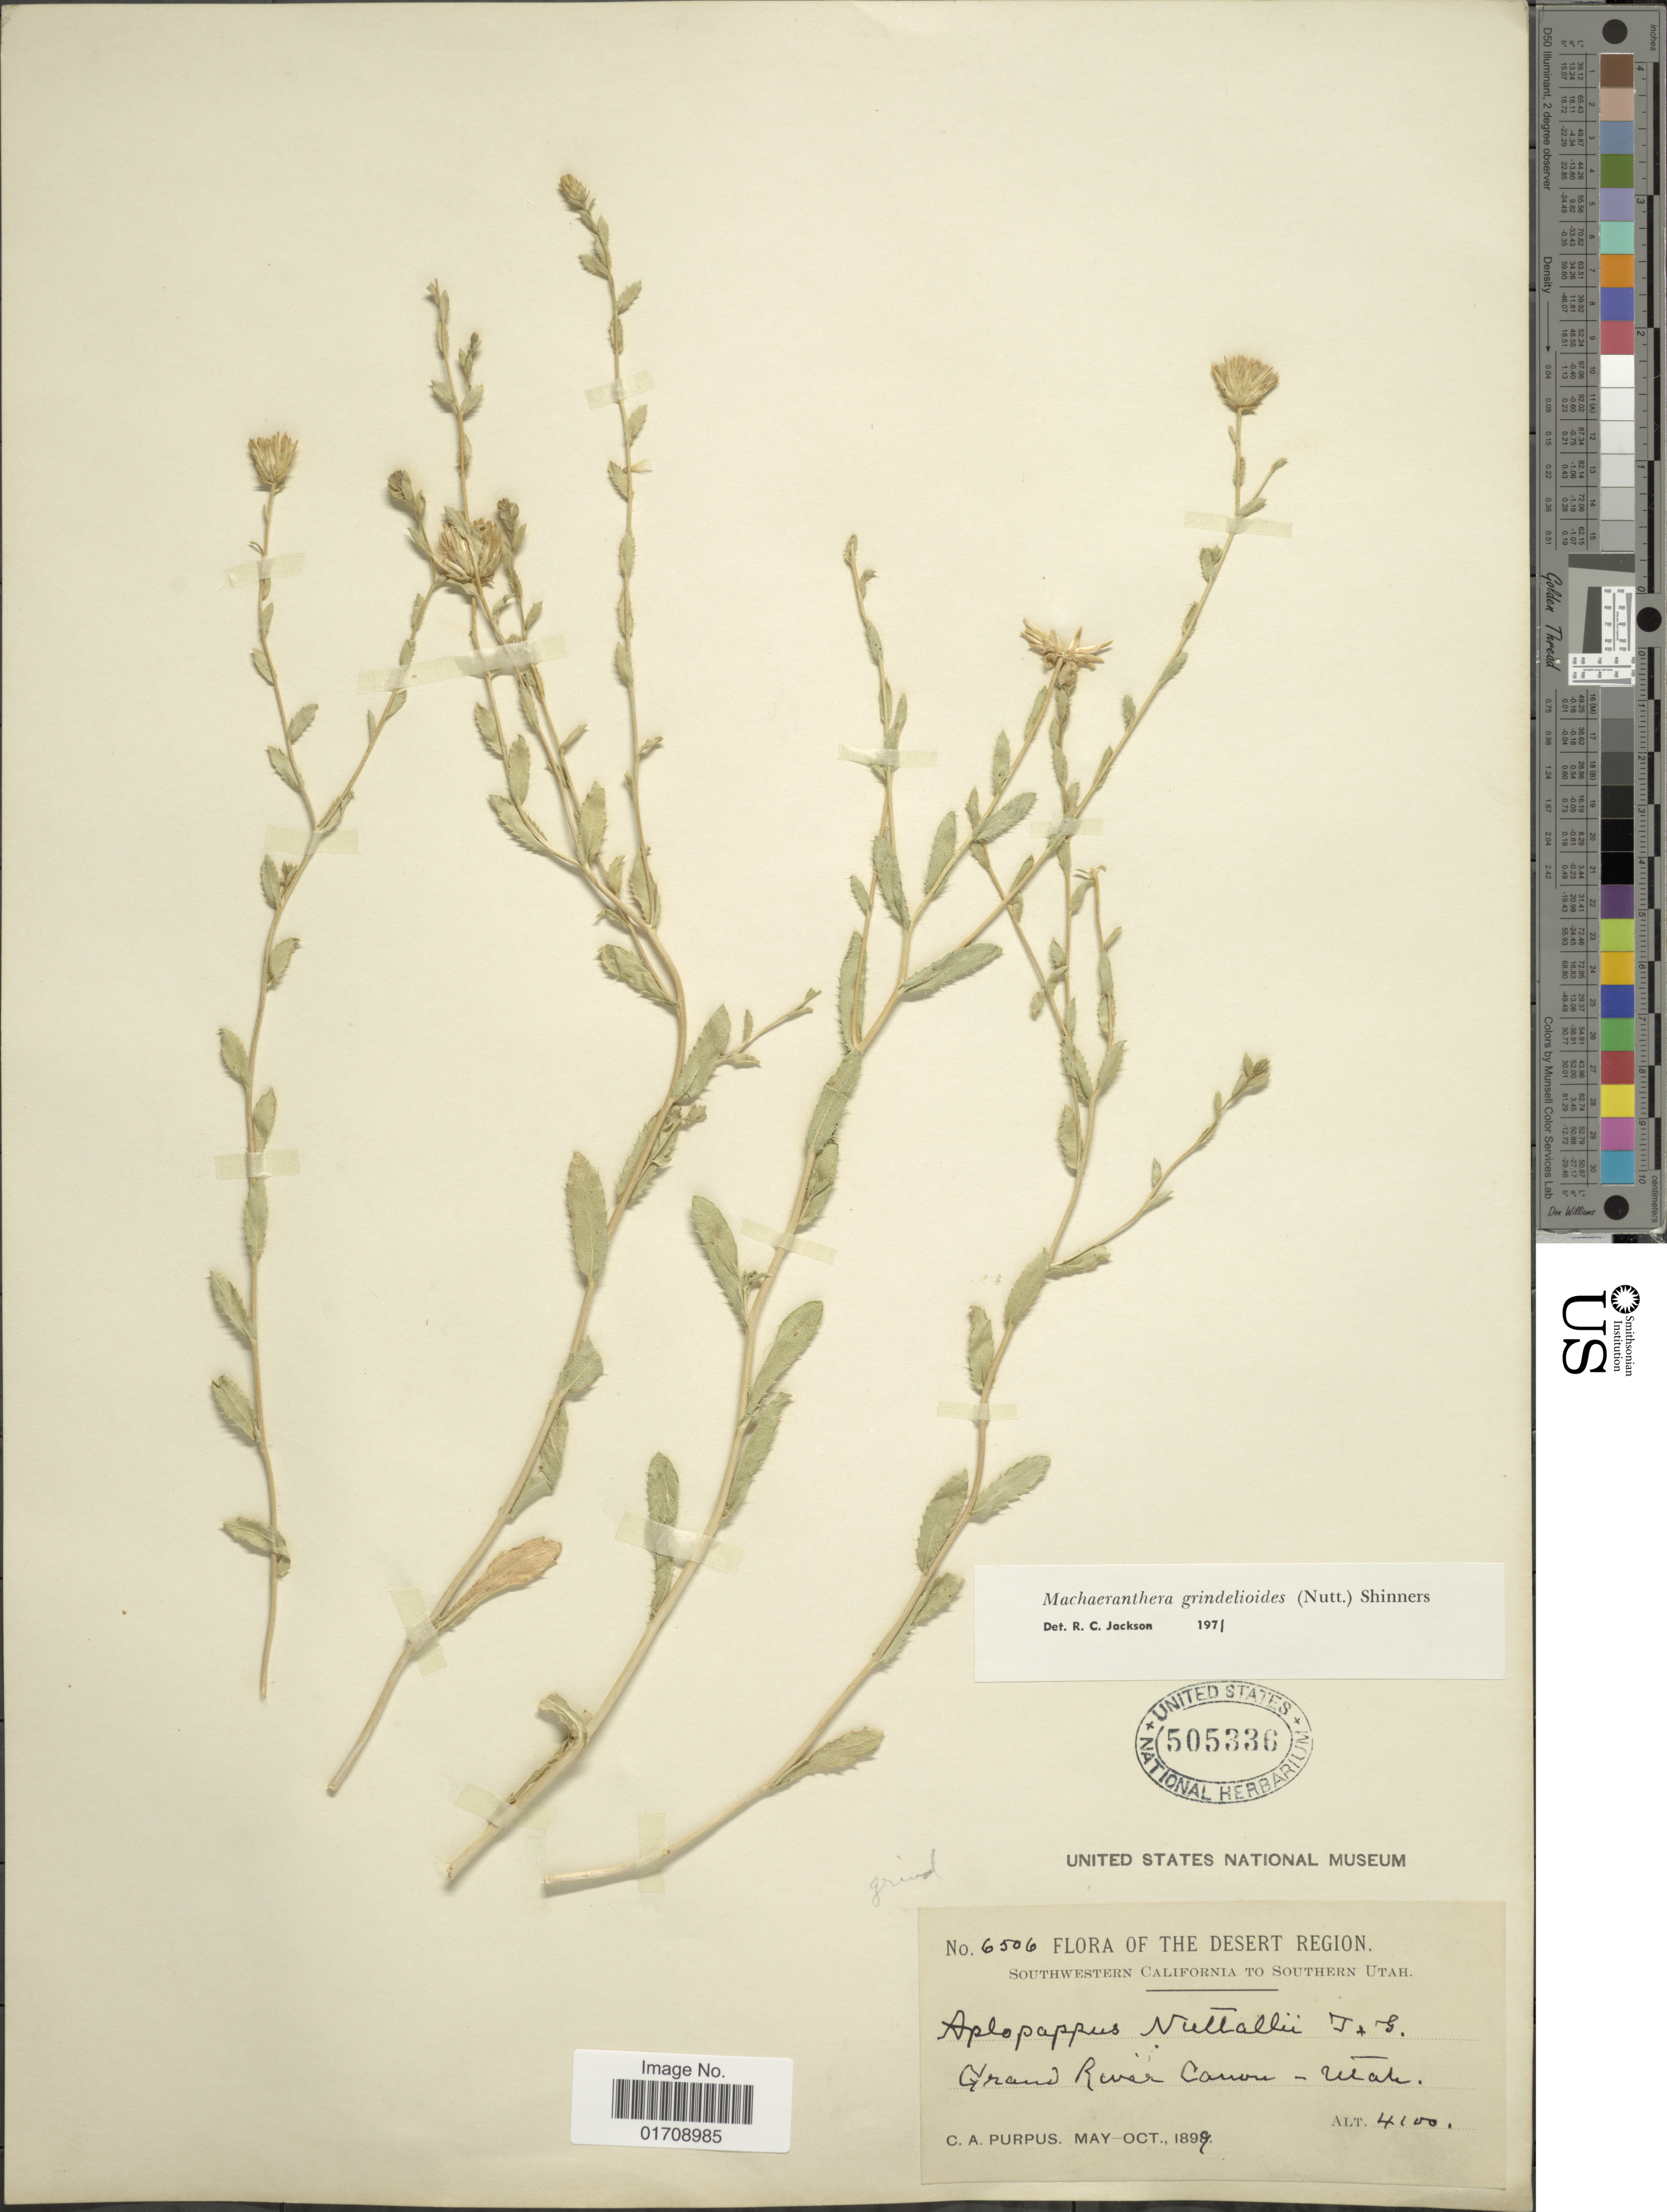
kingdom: Plantae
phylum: Tracheophyta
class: Magnoliopsida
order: Asterales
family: Asteraceae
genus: Machaeranthera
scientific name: Machaeranthera grindelioides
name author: (Nutt.) Shinners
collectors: C. A. Purpus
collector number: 6506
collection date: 1899-05/1899-10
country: United States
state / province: Utah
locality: The Desert Region, Grand River Canon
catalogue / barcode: US 505336